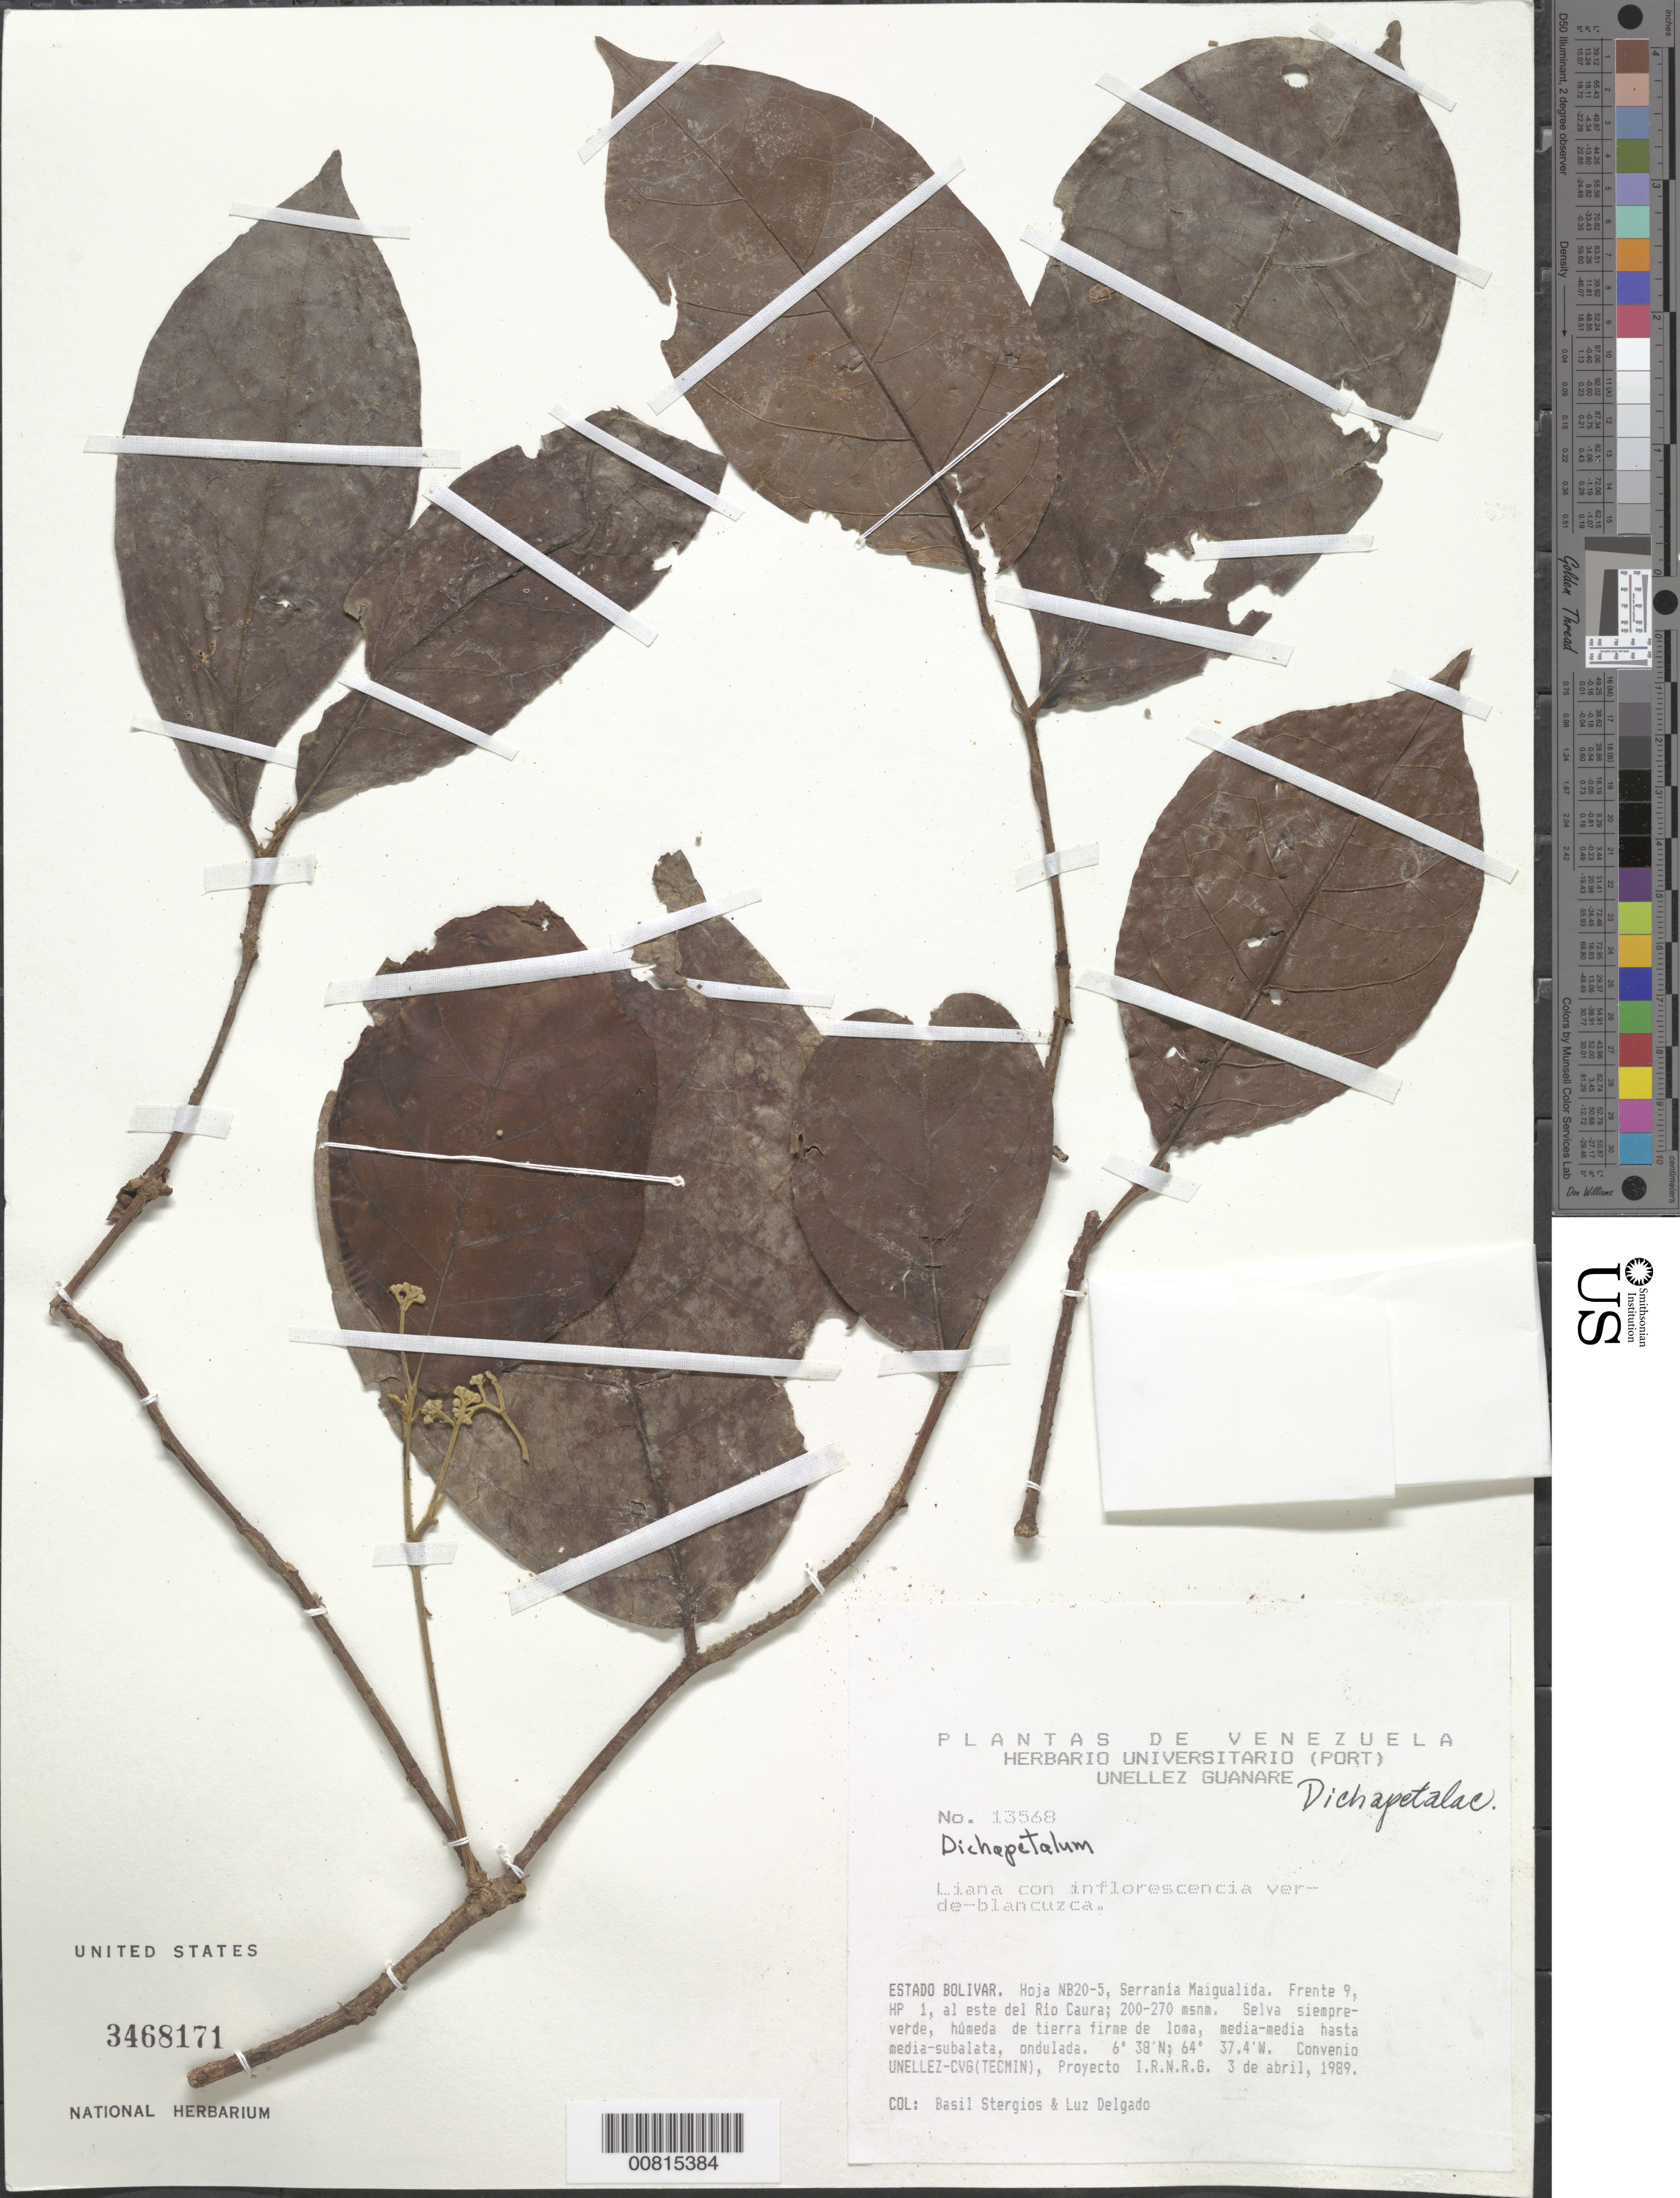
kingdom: Plantae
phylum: Tracheophyta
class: Magnoliopsida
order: Malpighiales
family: Dichapetalaceae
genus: Dichapetalum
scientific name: Dichapetalum sp.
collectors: B. G. Stergios & L. Delgado V.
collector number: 13568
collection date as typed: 3-Apr-89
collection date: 1989-04-03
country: Venezuela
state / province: Bolívar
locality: Serrania Maigualida, E del río Caura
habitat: Selva siempre-verde, húmeda de tierra firme de loma, media-media hasta media-subalata, ondulada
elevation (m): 200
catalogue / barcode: US 3468171